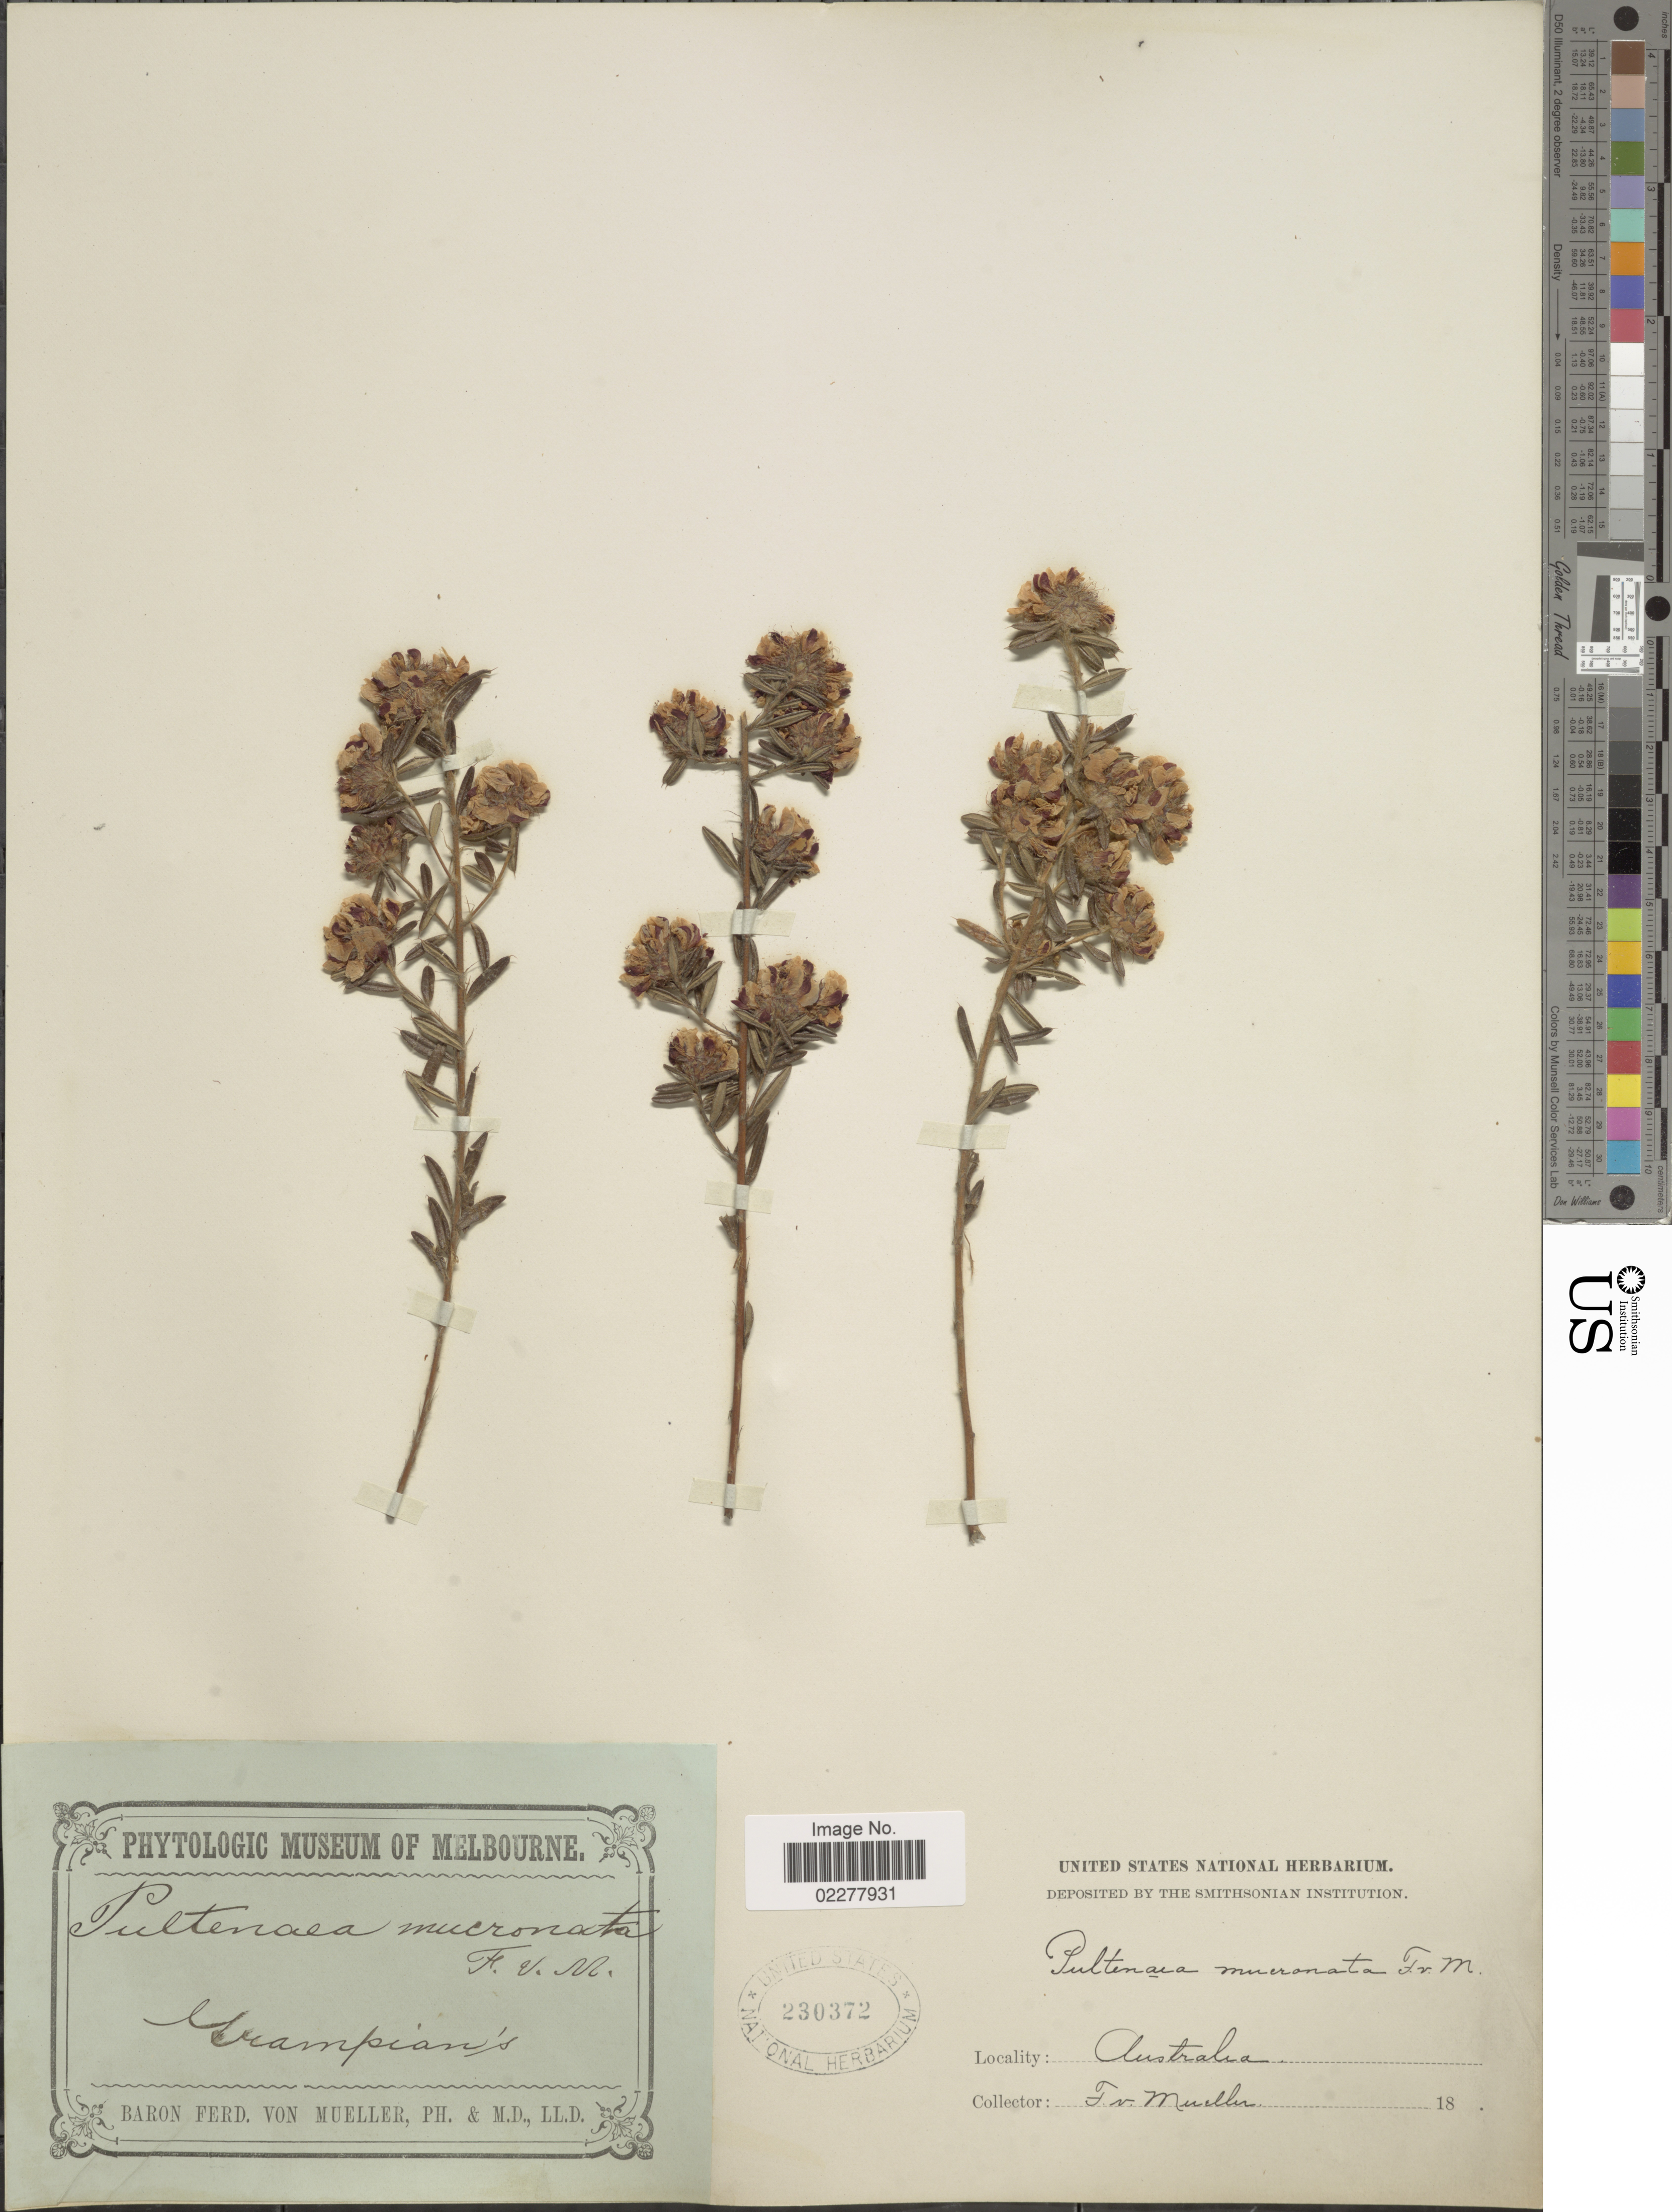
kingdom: Plantae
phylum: Tracheophyta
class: Magnoliopsida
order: Fabales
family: Fabaceae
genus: Pultenaea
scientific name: Pultenaea mucronata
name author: F. Muell.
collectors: F. von Mueller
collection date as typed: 18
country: Australia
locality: Grampian's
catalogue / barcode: US 230372